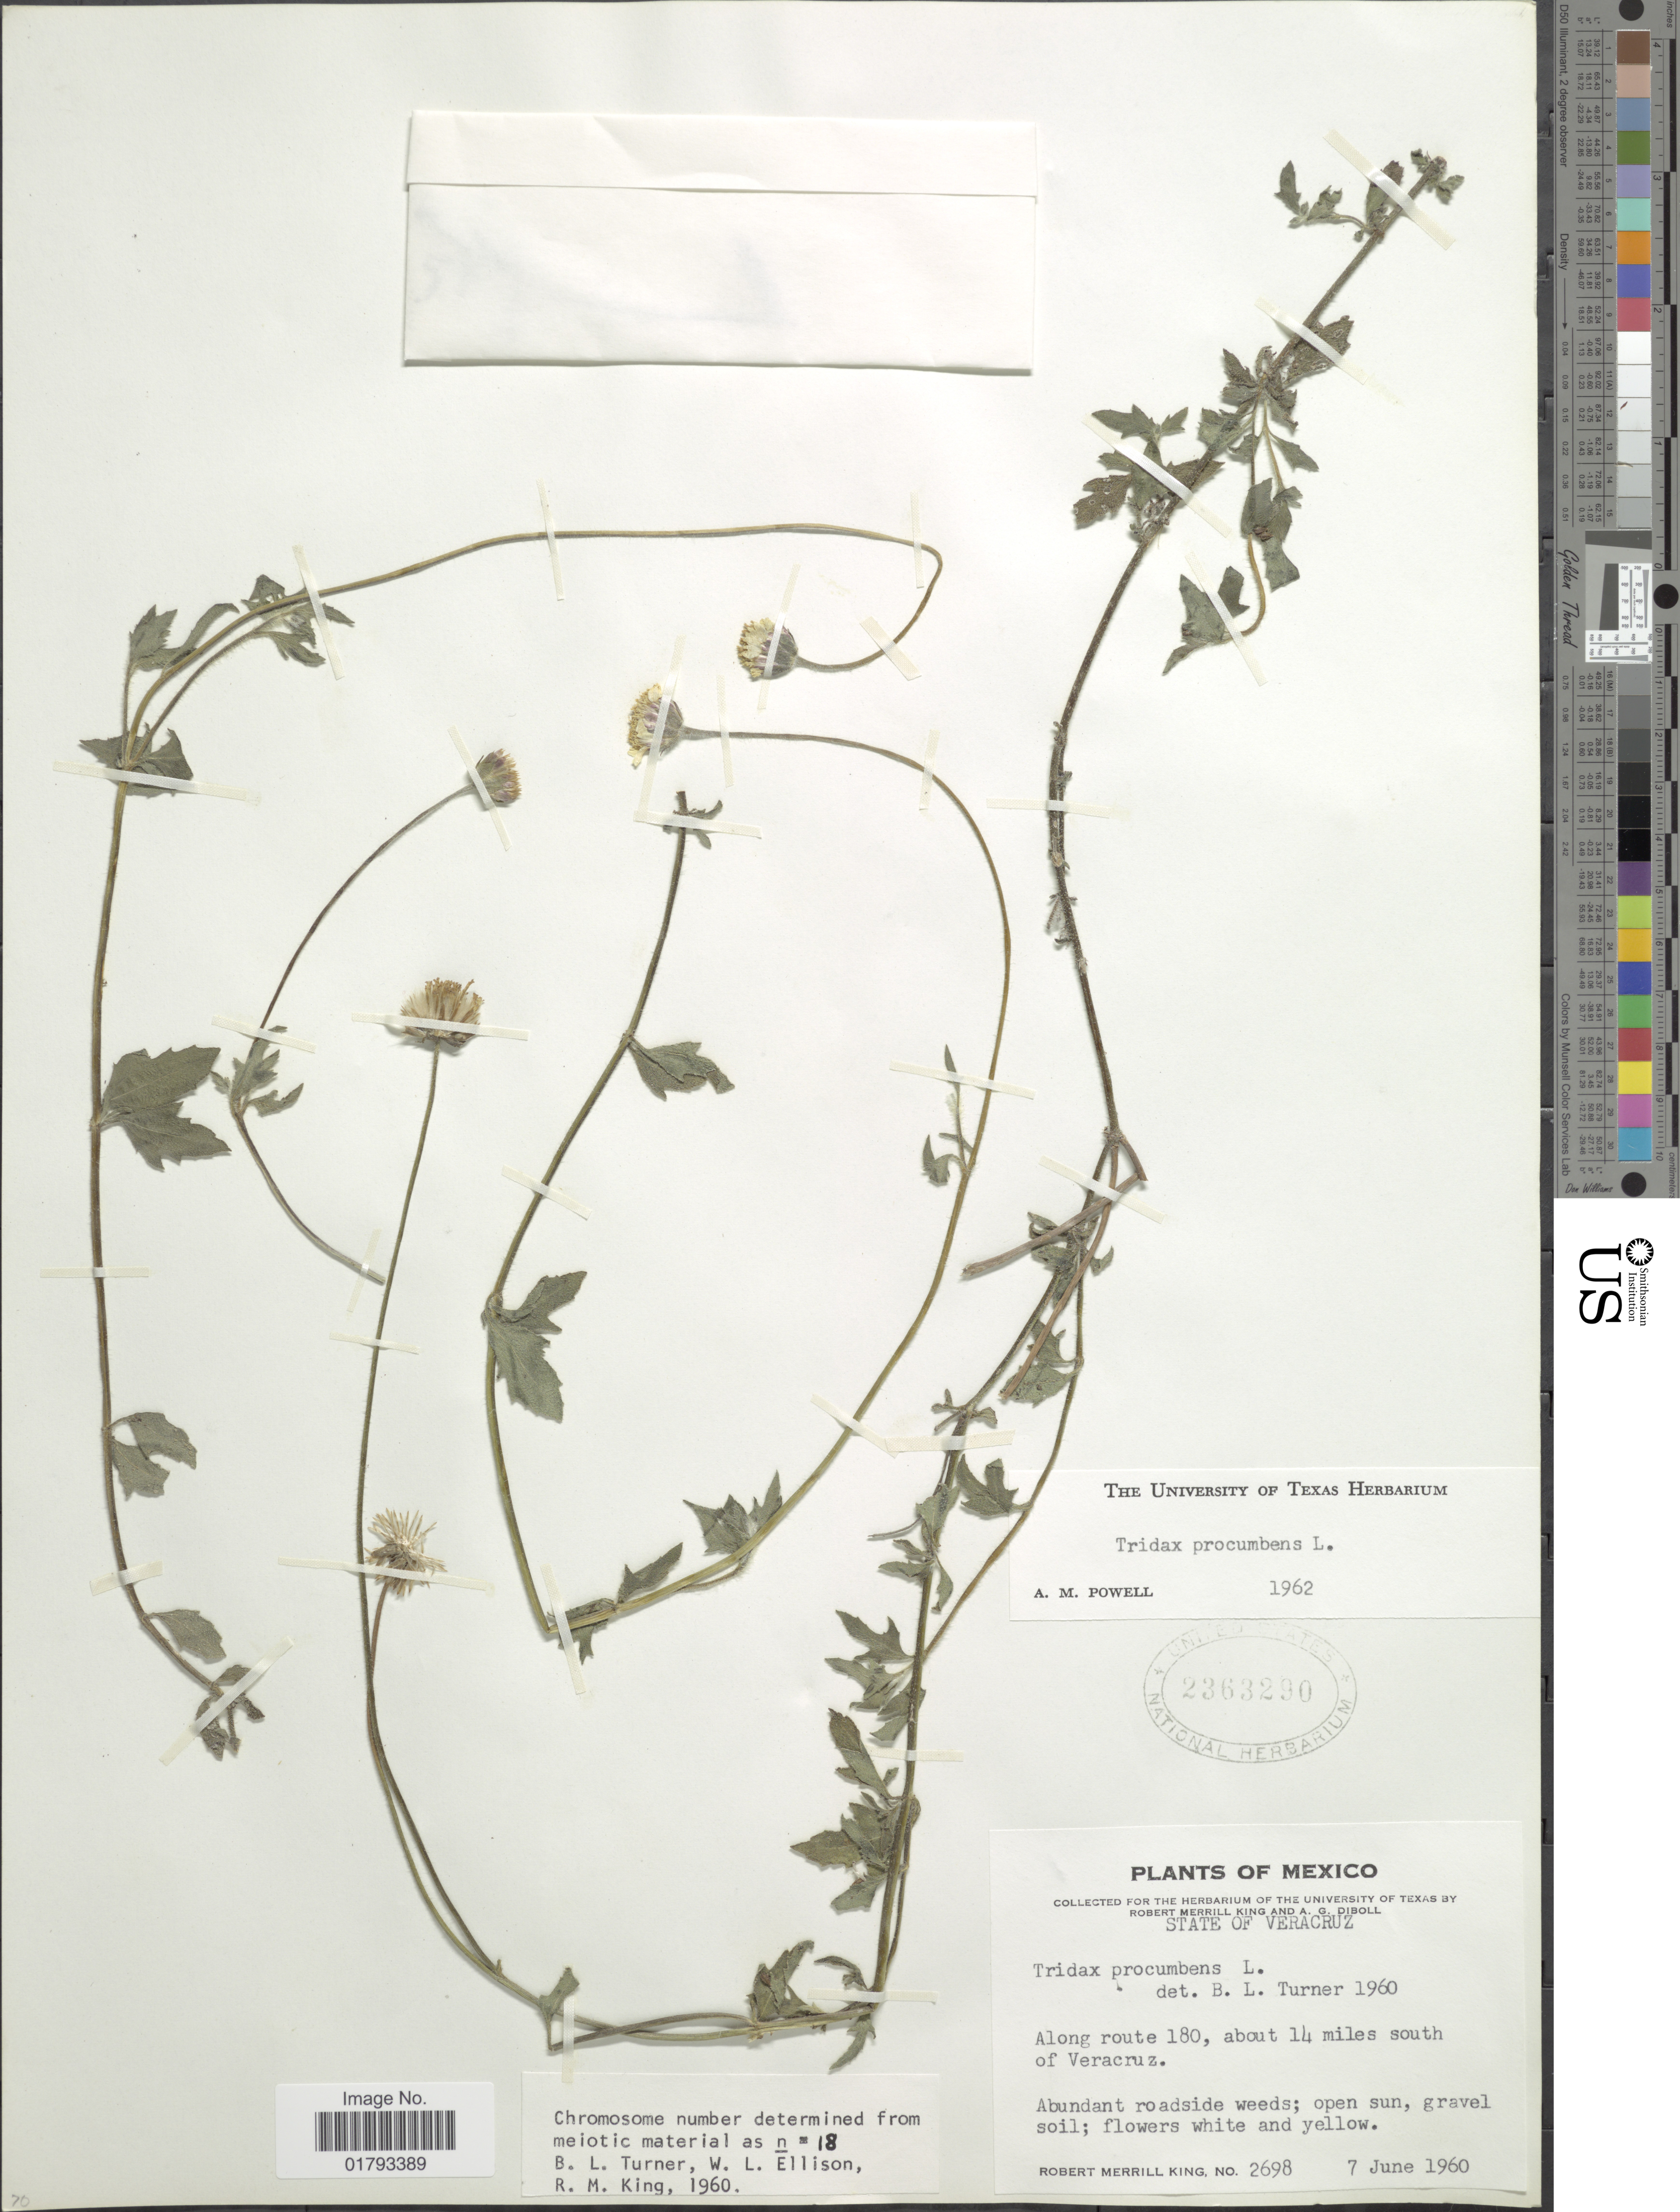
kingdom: Plantae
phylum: Tracheophyta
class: Magnoliopsida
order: Asterales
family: Asteraceae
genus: Tridax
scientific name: Tridax procumbens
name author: L.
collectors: R. M. King & A. Diboll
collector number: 2698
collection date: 1960-06-07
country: Mexico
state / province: Veracruz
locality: Along route180, about 14 miles south of Veracruz.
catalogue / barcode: US 2363290